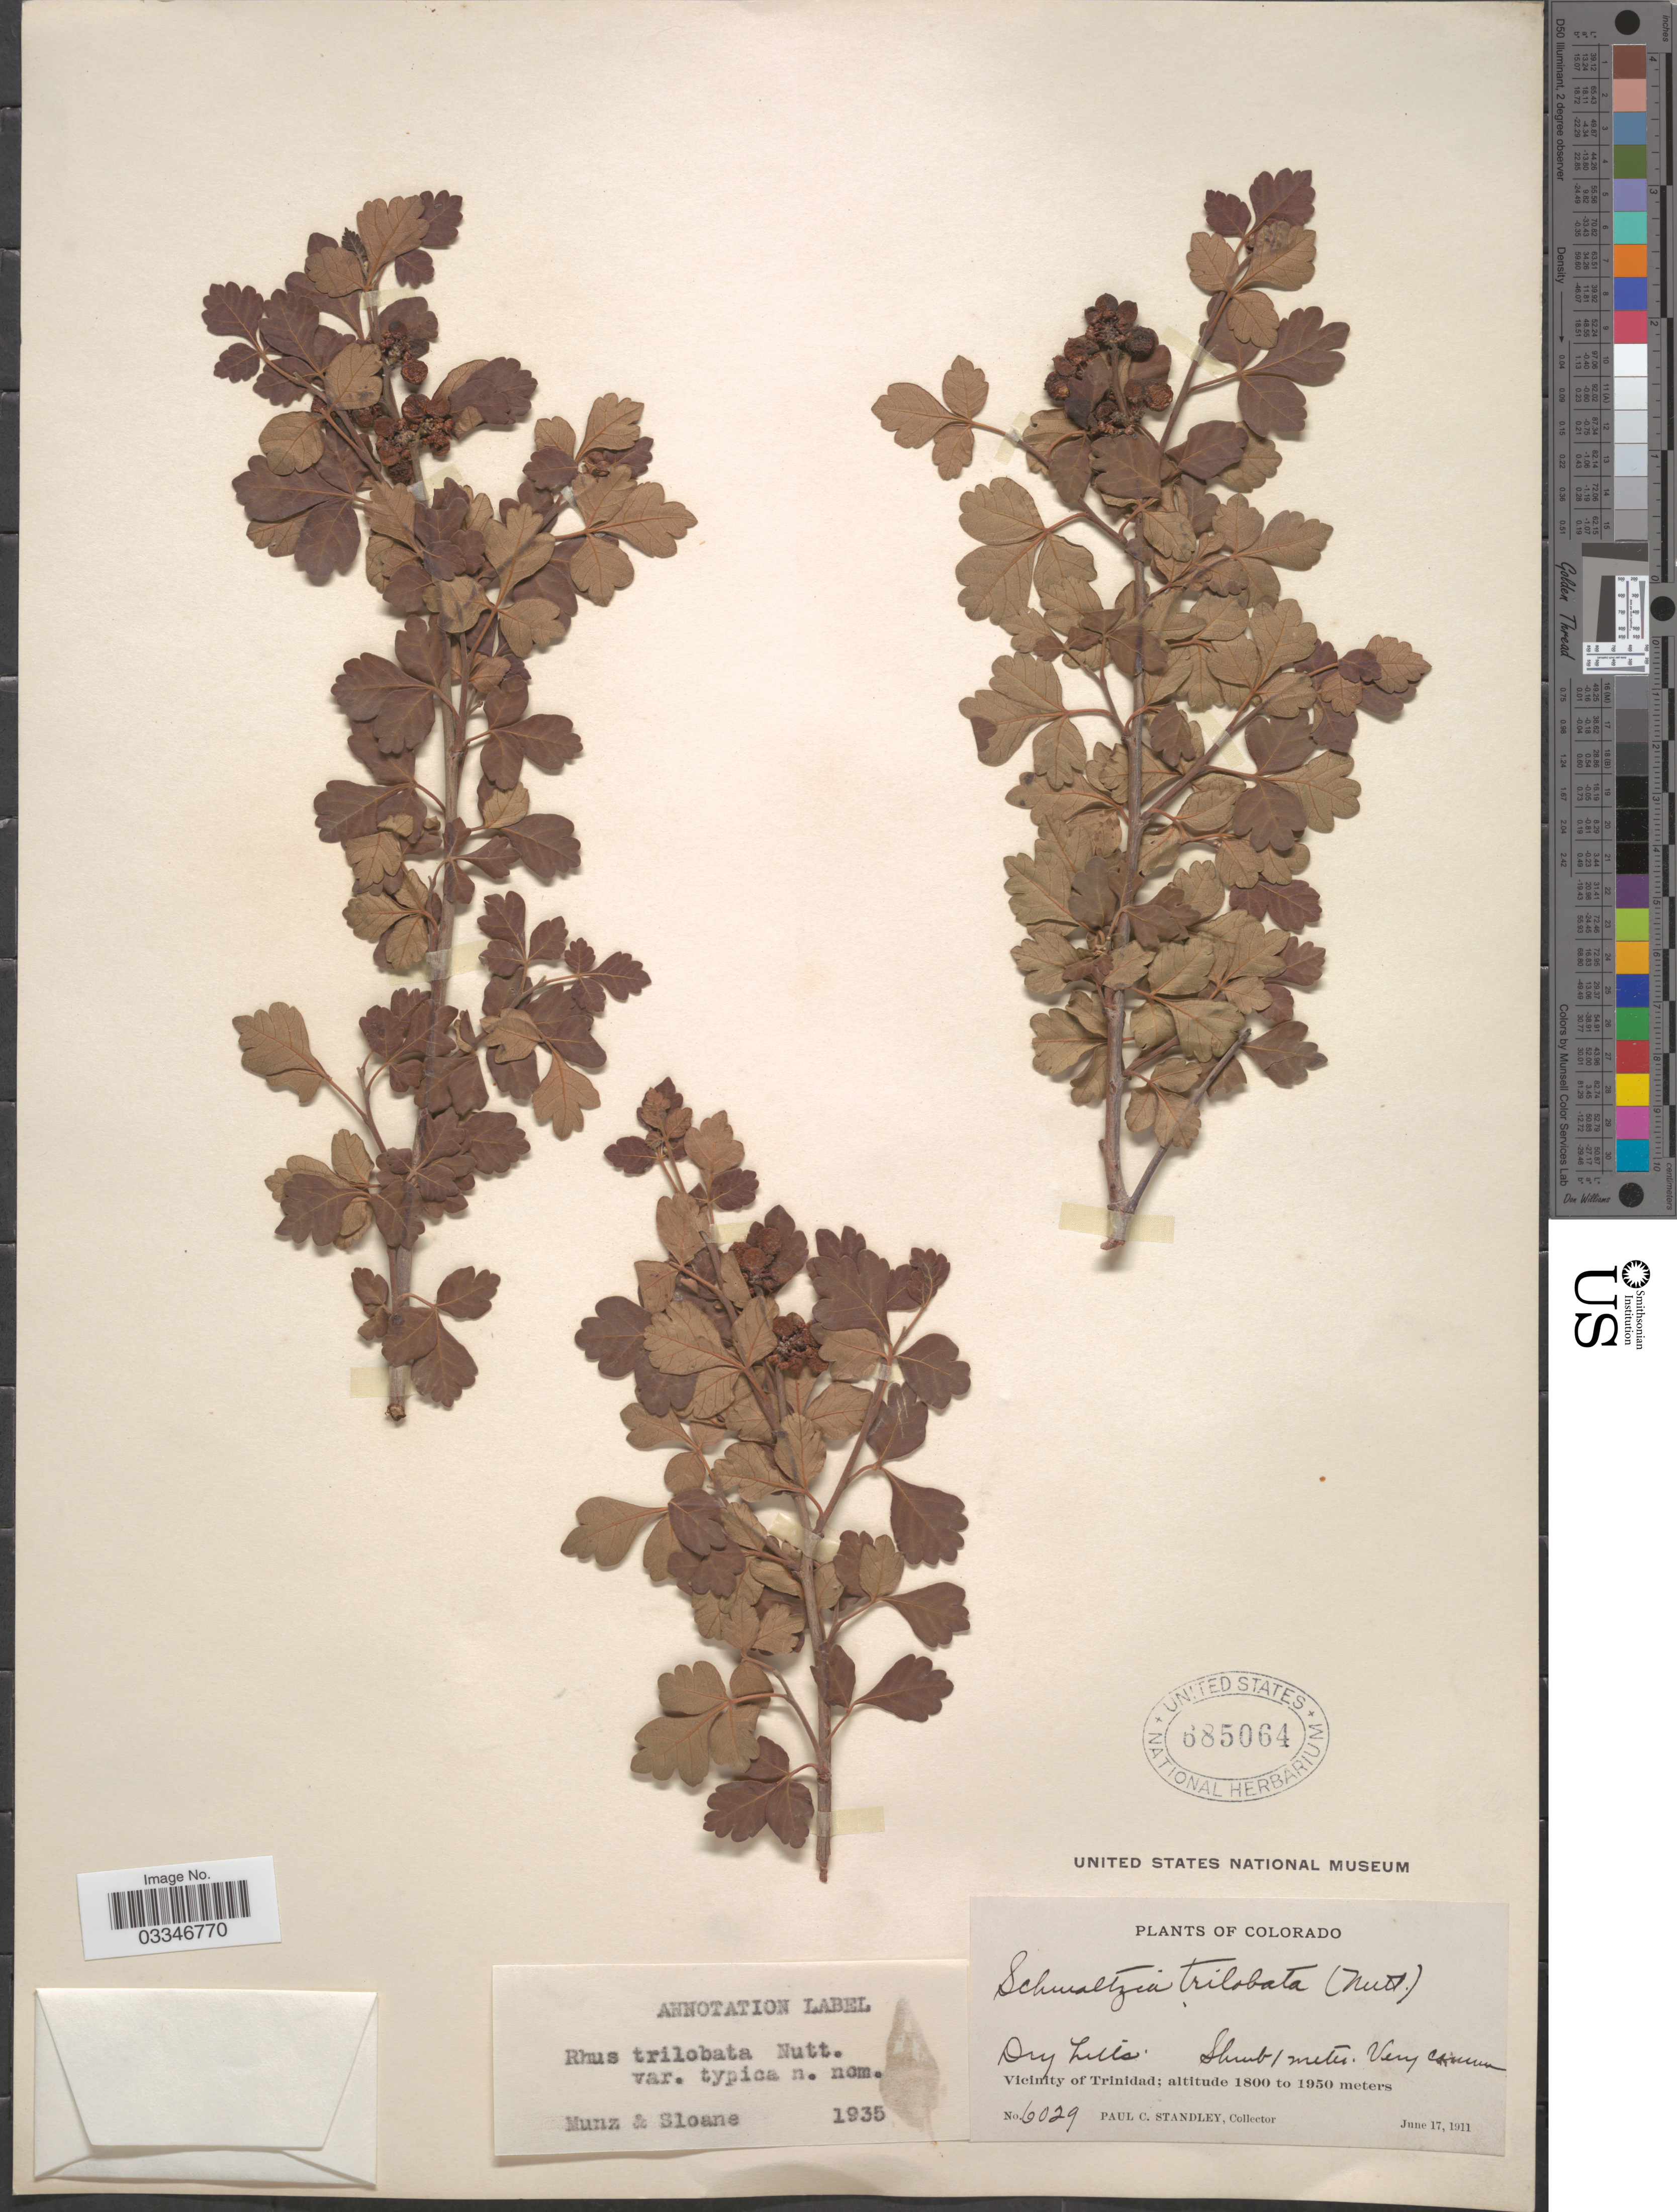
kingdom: Plantae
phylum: Tracheophyta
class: Magnoliopsida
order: Sapindales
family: Anacardiaceae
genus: Rhus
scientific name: Rhus trilobata var. typica Munz & Sloane ined.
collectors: P. C. Standley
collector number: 6029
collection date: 1911-06-17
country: United States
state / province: Colorado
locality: Vicinity of Trinidad.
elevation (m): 1800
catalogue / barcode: US 685064